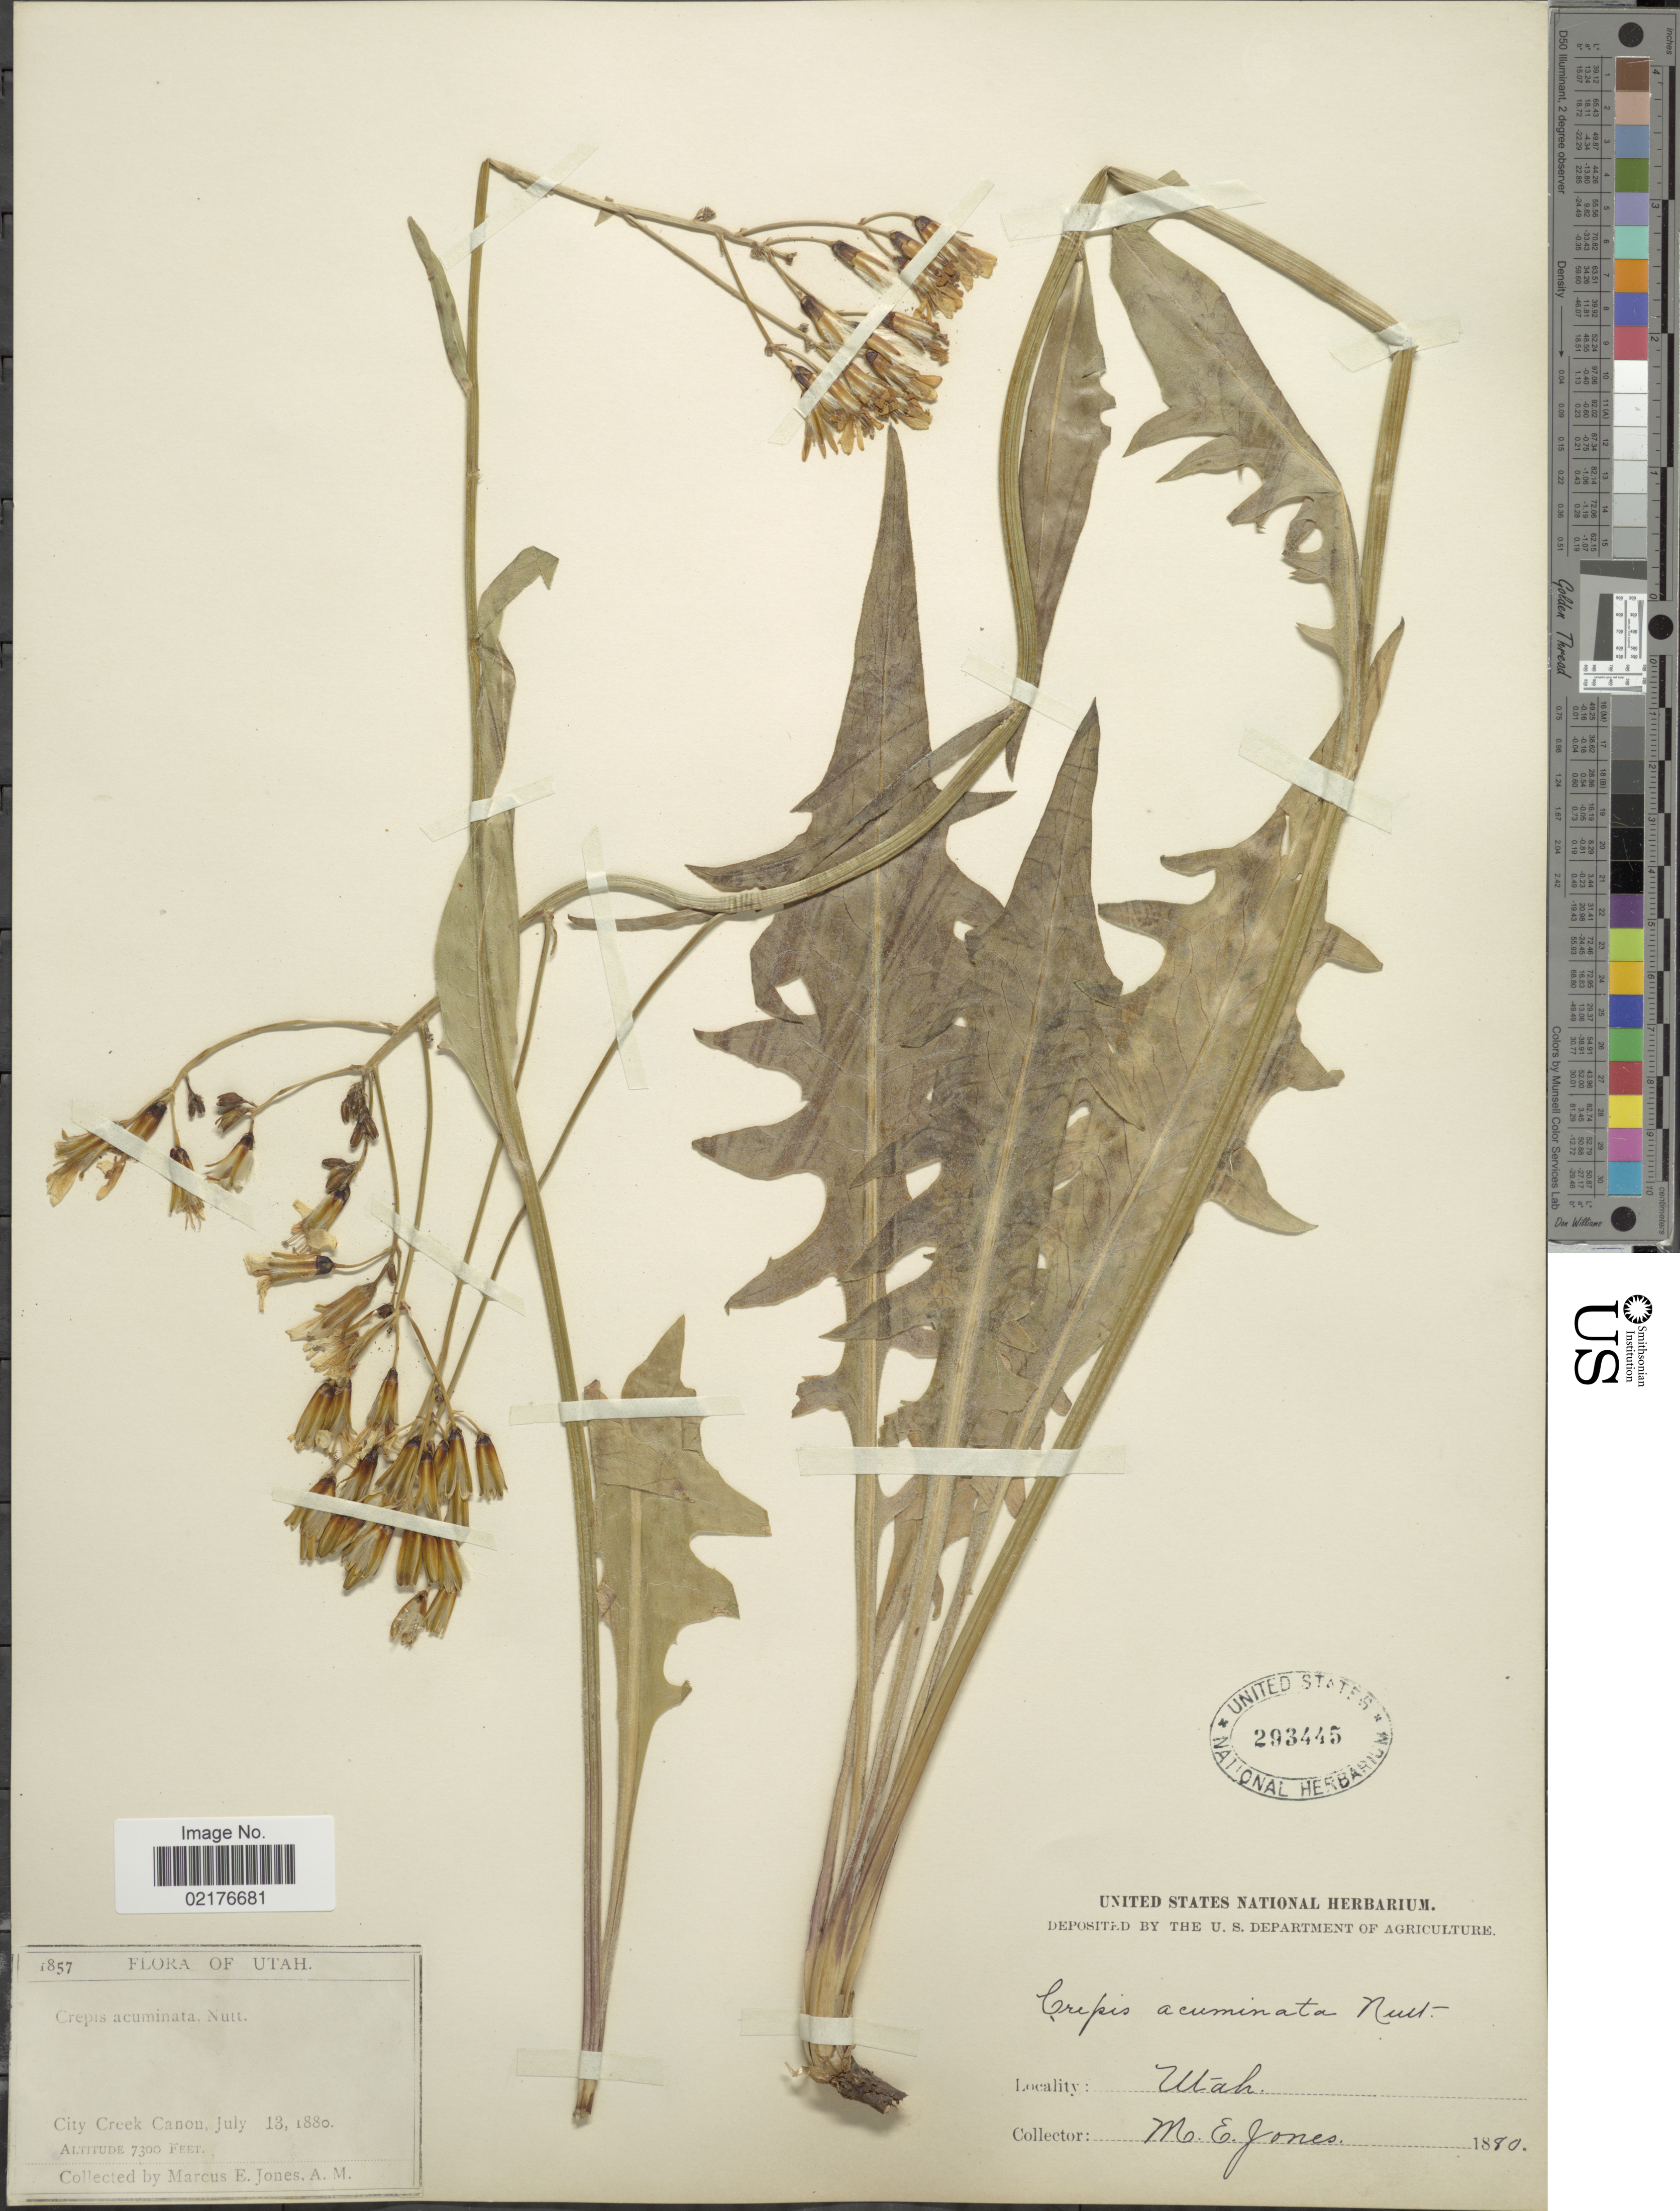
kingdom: Plantae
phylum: Tracheophyta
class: Magnoliopsida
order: Asterales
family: Asteraceae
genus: Crepis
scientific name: Crepis acuminata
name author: Nutt.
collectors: M. E. Jones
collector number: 1857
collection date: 1880-07-13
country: United States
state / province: Utah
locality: City Creek Canon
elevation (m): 2225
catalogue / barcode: US 293445